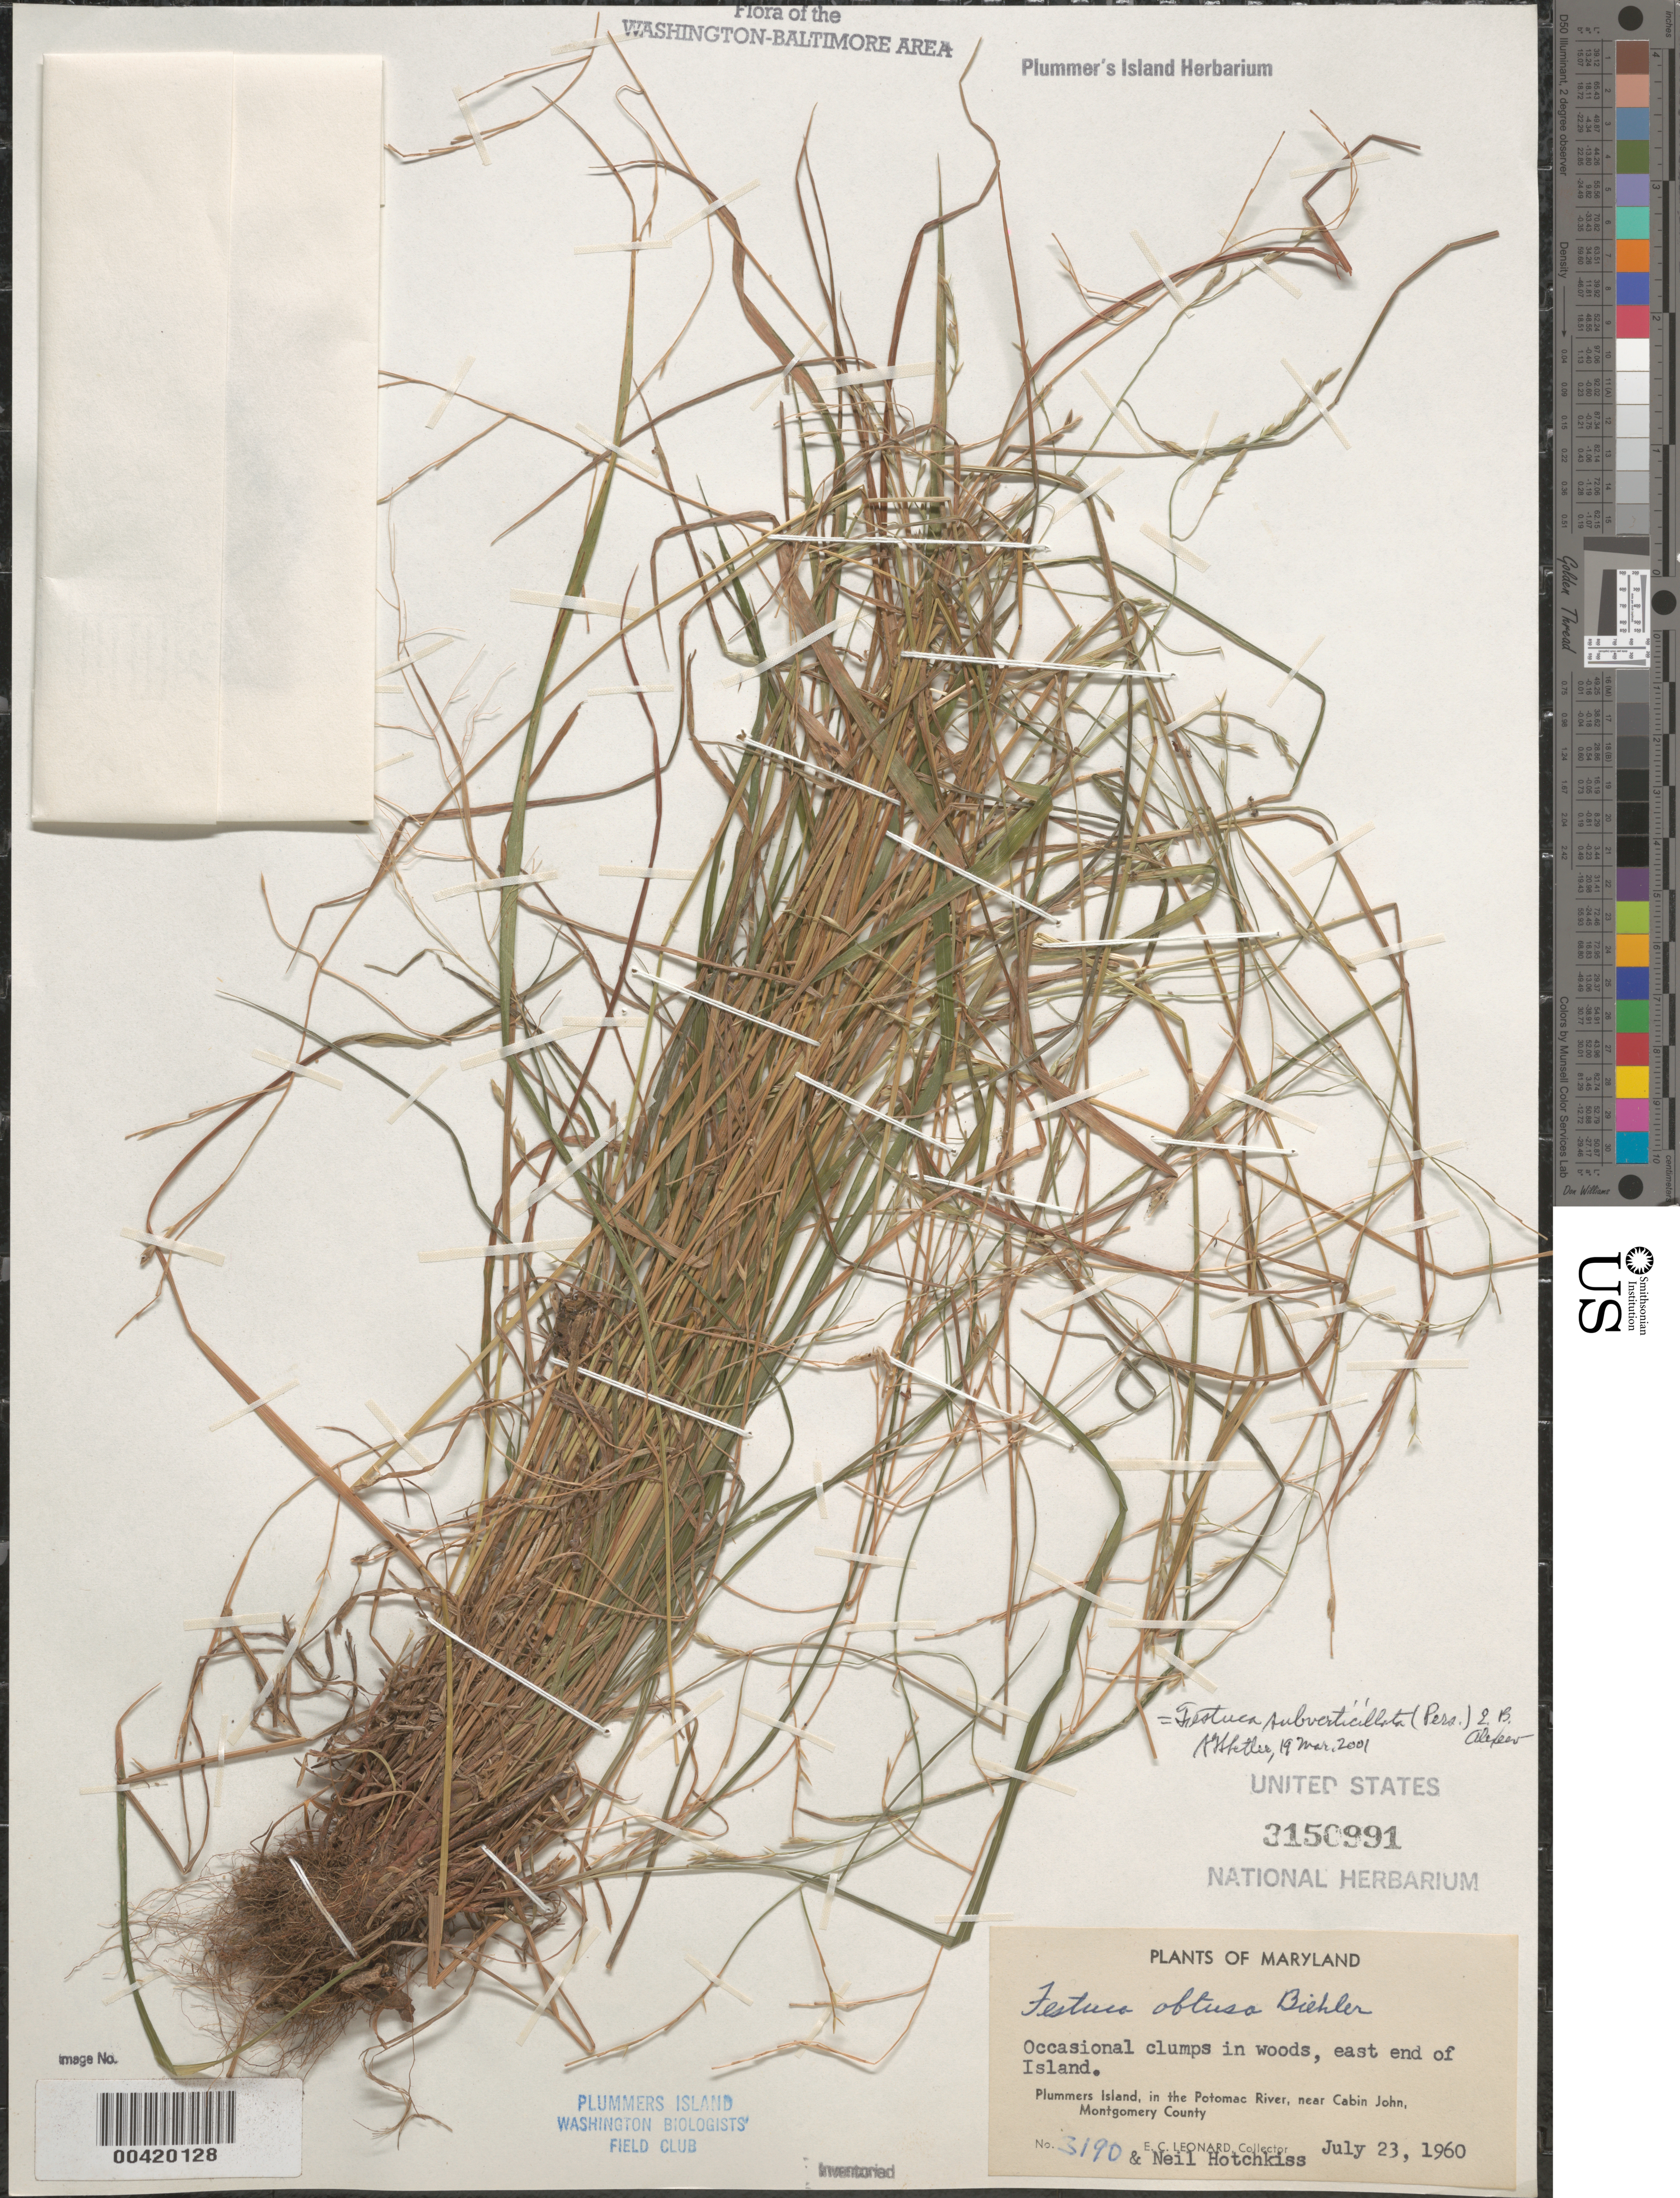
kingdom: Plantae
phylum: Tracheophyta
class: Liliopsida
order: Poales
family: Poaceae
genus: Festuca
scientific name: Festuca subverticillata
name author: (Pers.) E.B. Alexeev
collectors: E. C. Leonard & N. Hotchkiss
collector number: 3190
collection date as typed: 23 Jul 1960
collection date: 1960-07-23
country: United States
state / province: Maryland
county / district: Montgomery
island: Plummers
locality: Plummers Island; east end of Island C. & O. Canal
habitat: Woods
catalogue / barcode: US 3150991